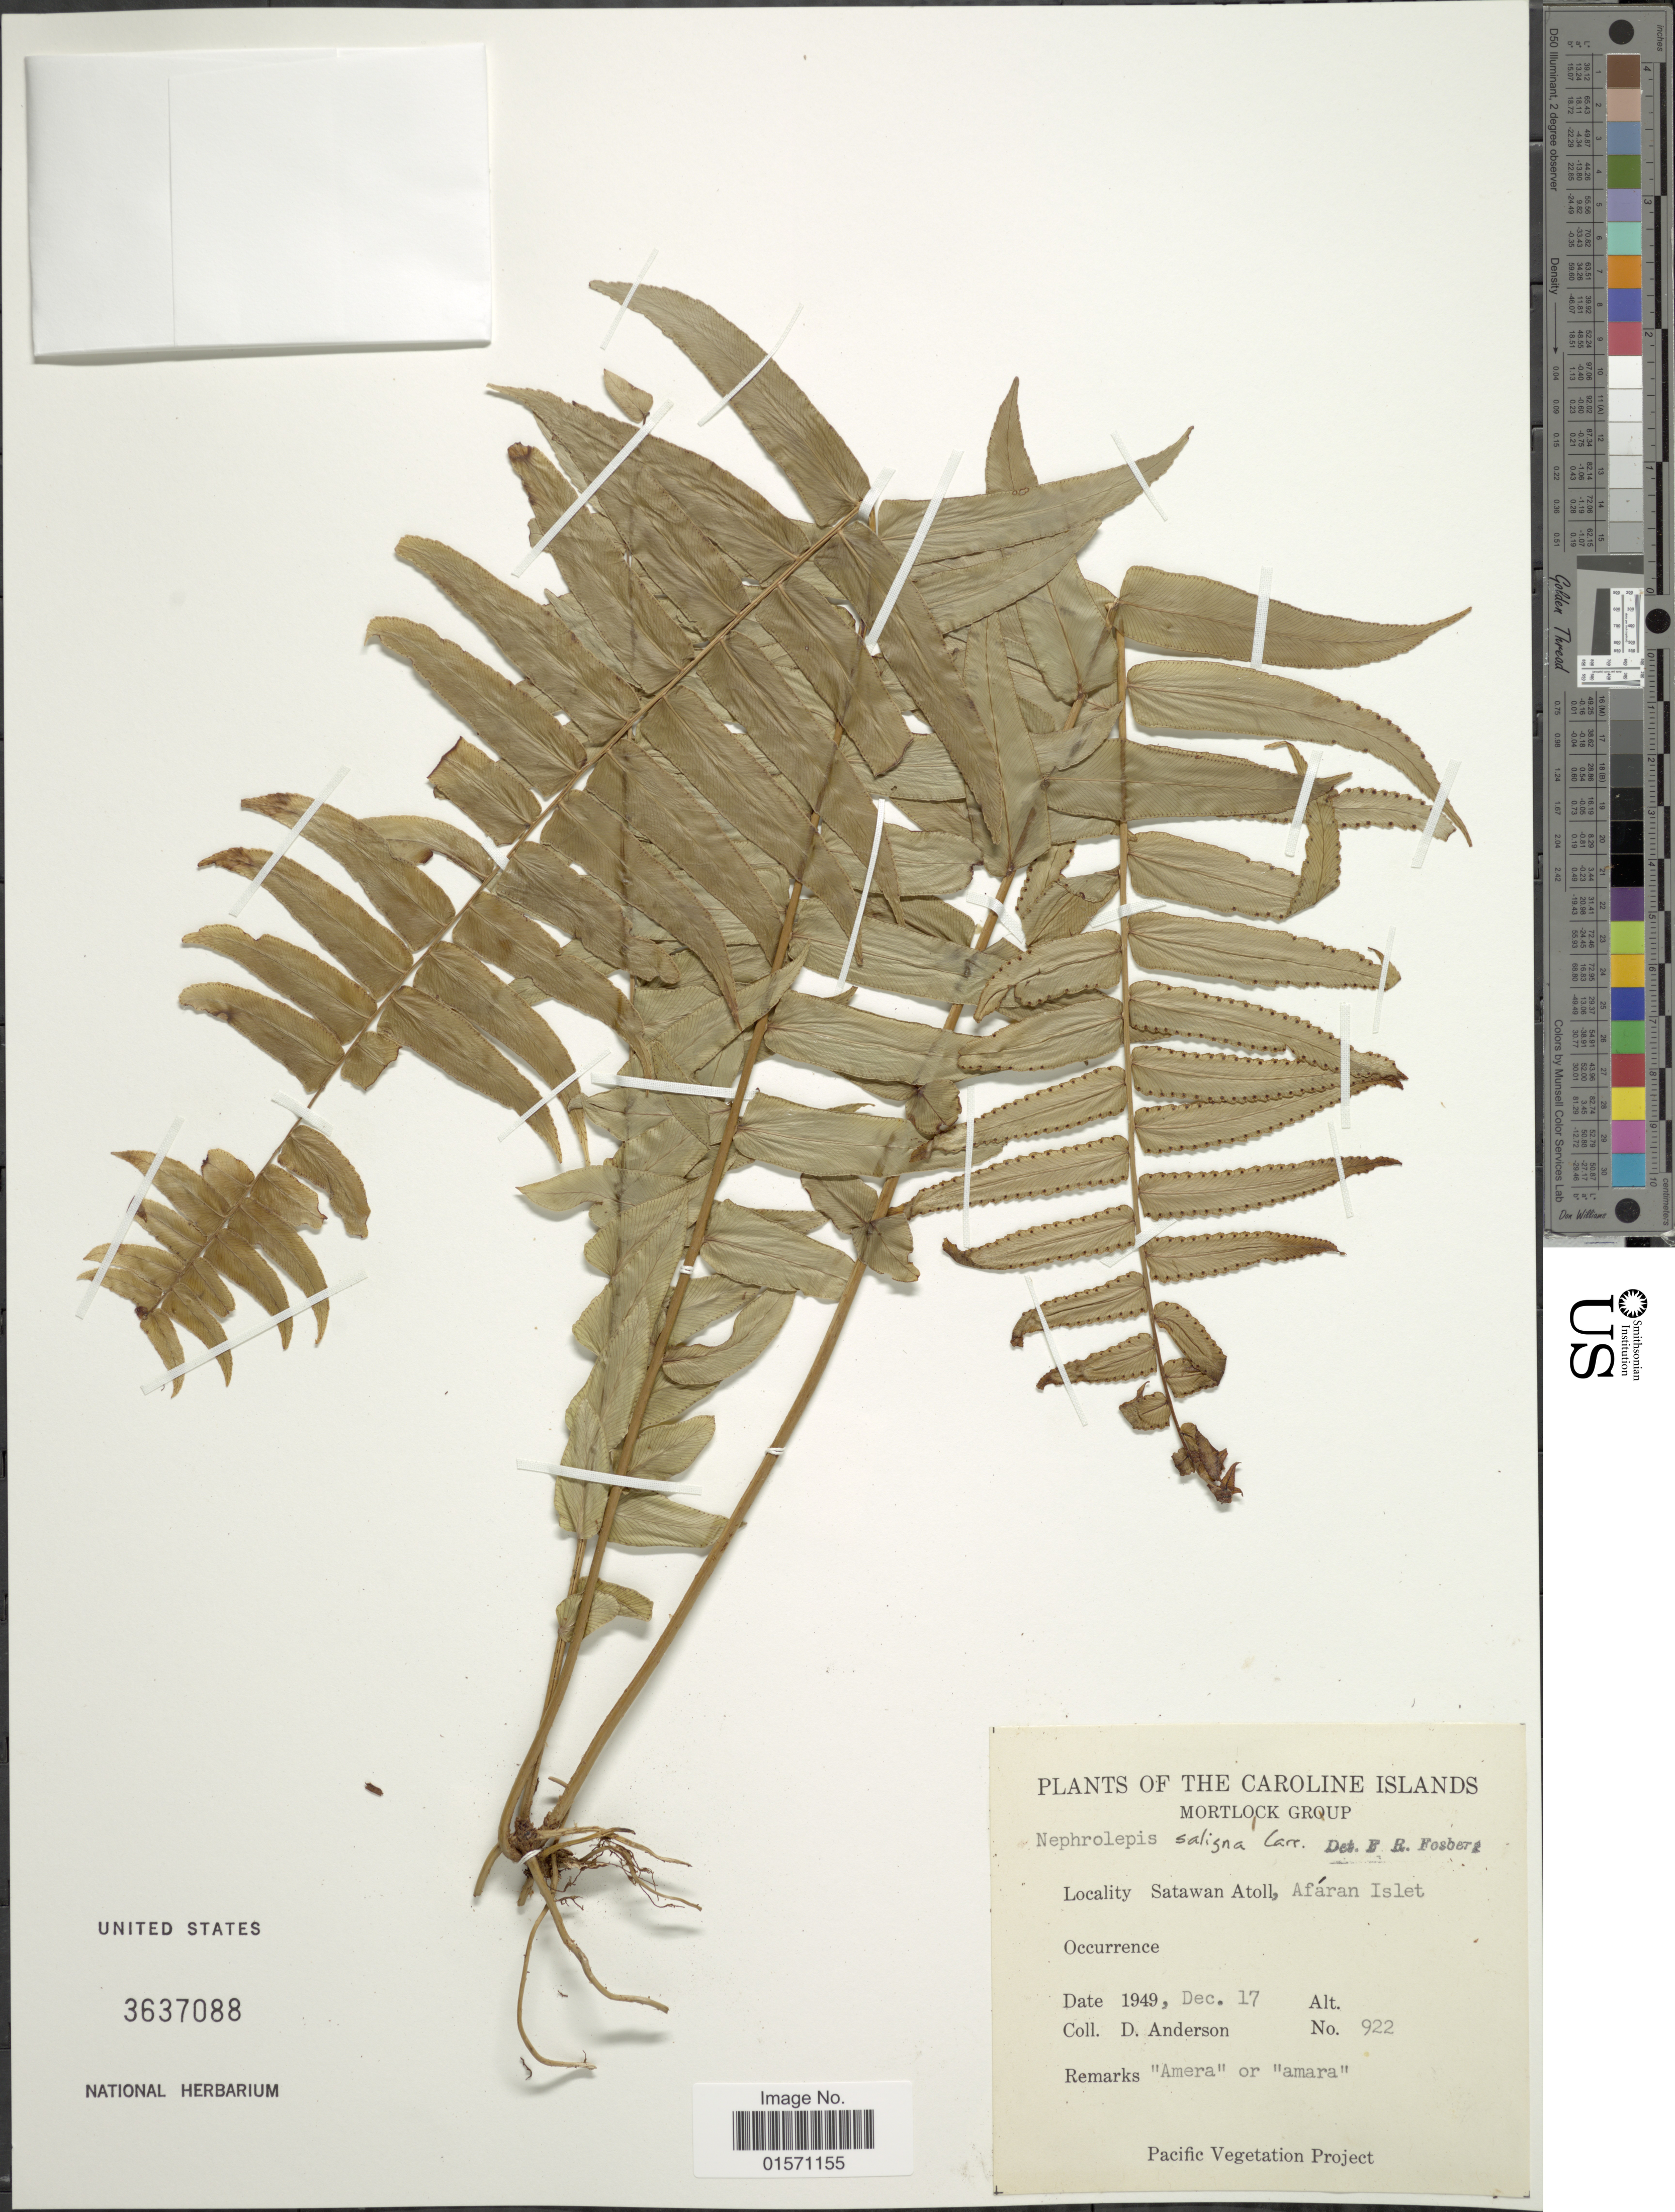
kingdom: Plantae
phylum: Tracheophyta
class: Polypodiopsida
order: Polypodiales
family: Nephrolepidaceae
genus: Nephrolepis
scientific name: Nephrolepis saligna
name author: Cav.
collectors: D. Anderson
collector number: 922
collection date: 1949-12-17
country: Micronesia, Federated States of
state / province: Truk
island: Satawan Atoll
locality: Mortlock Group. Satawan Atoll, Afáran Islet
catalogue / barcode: US 3637088